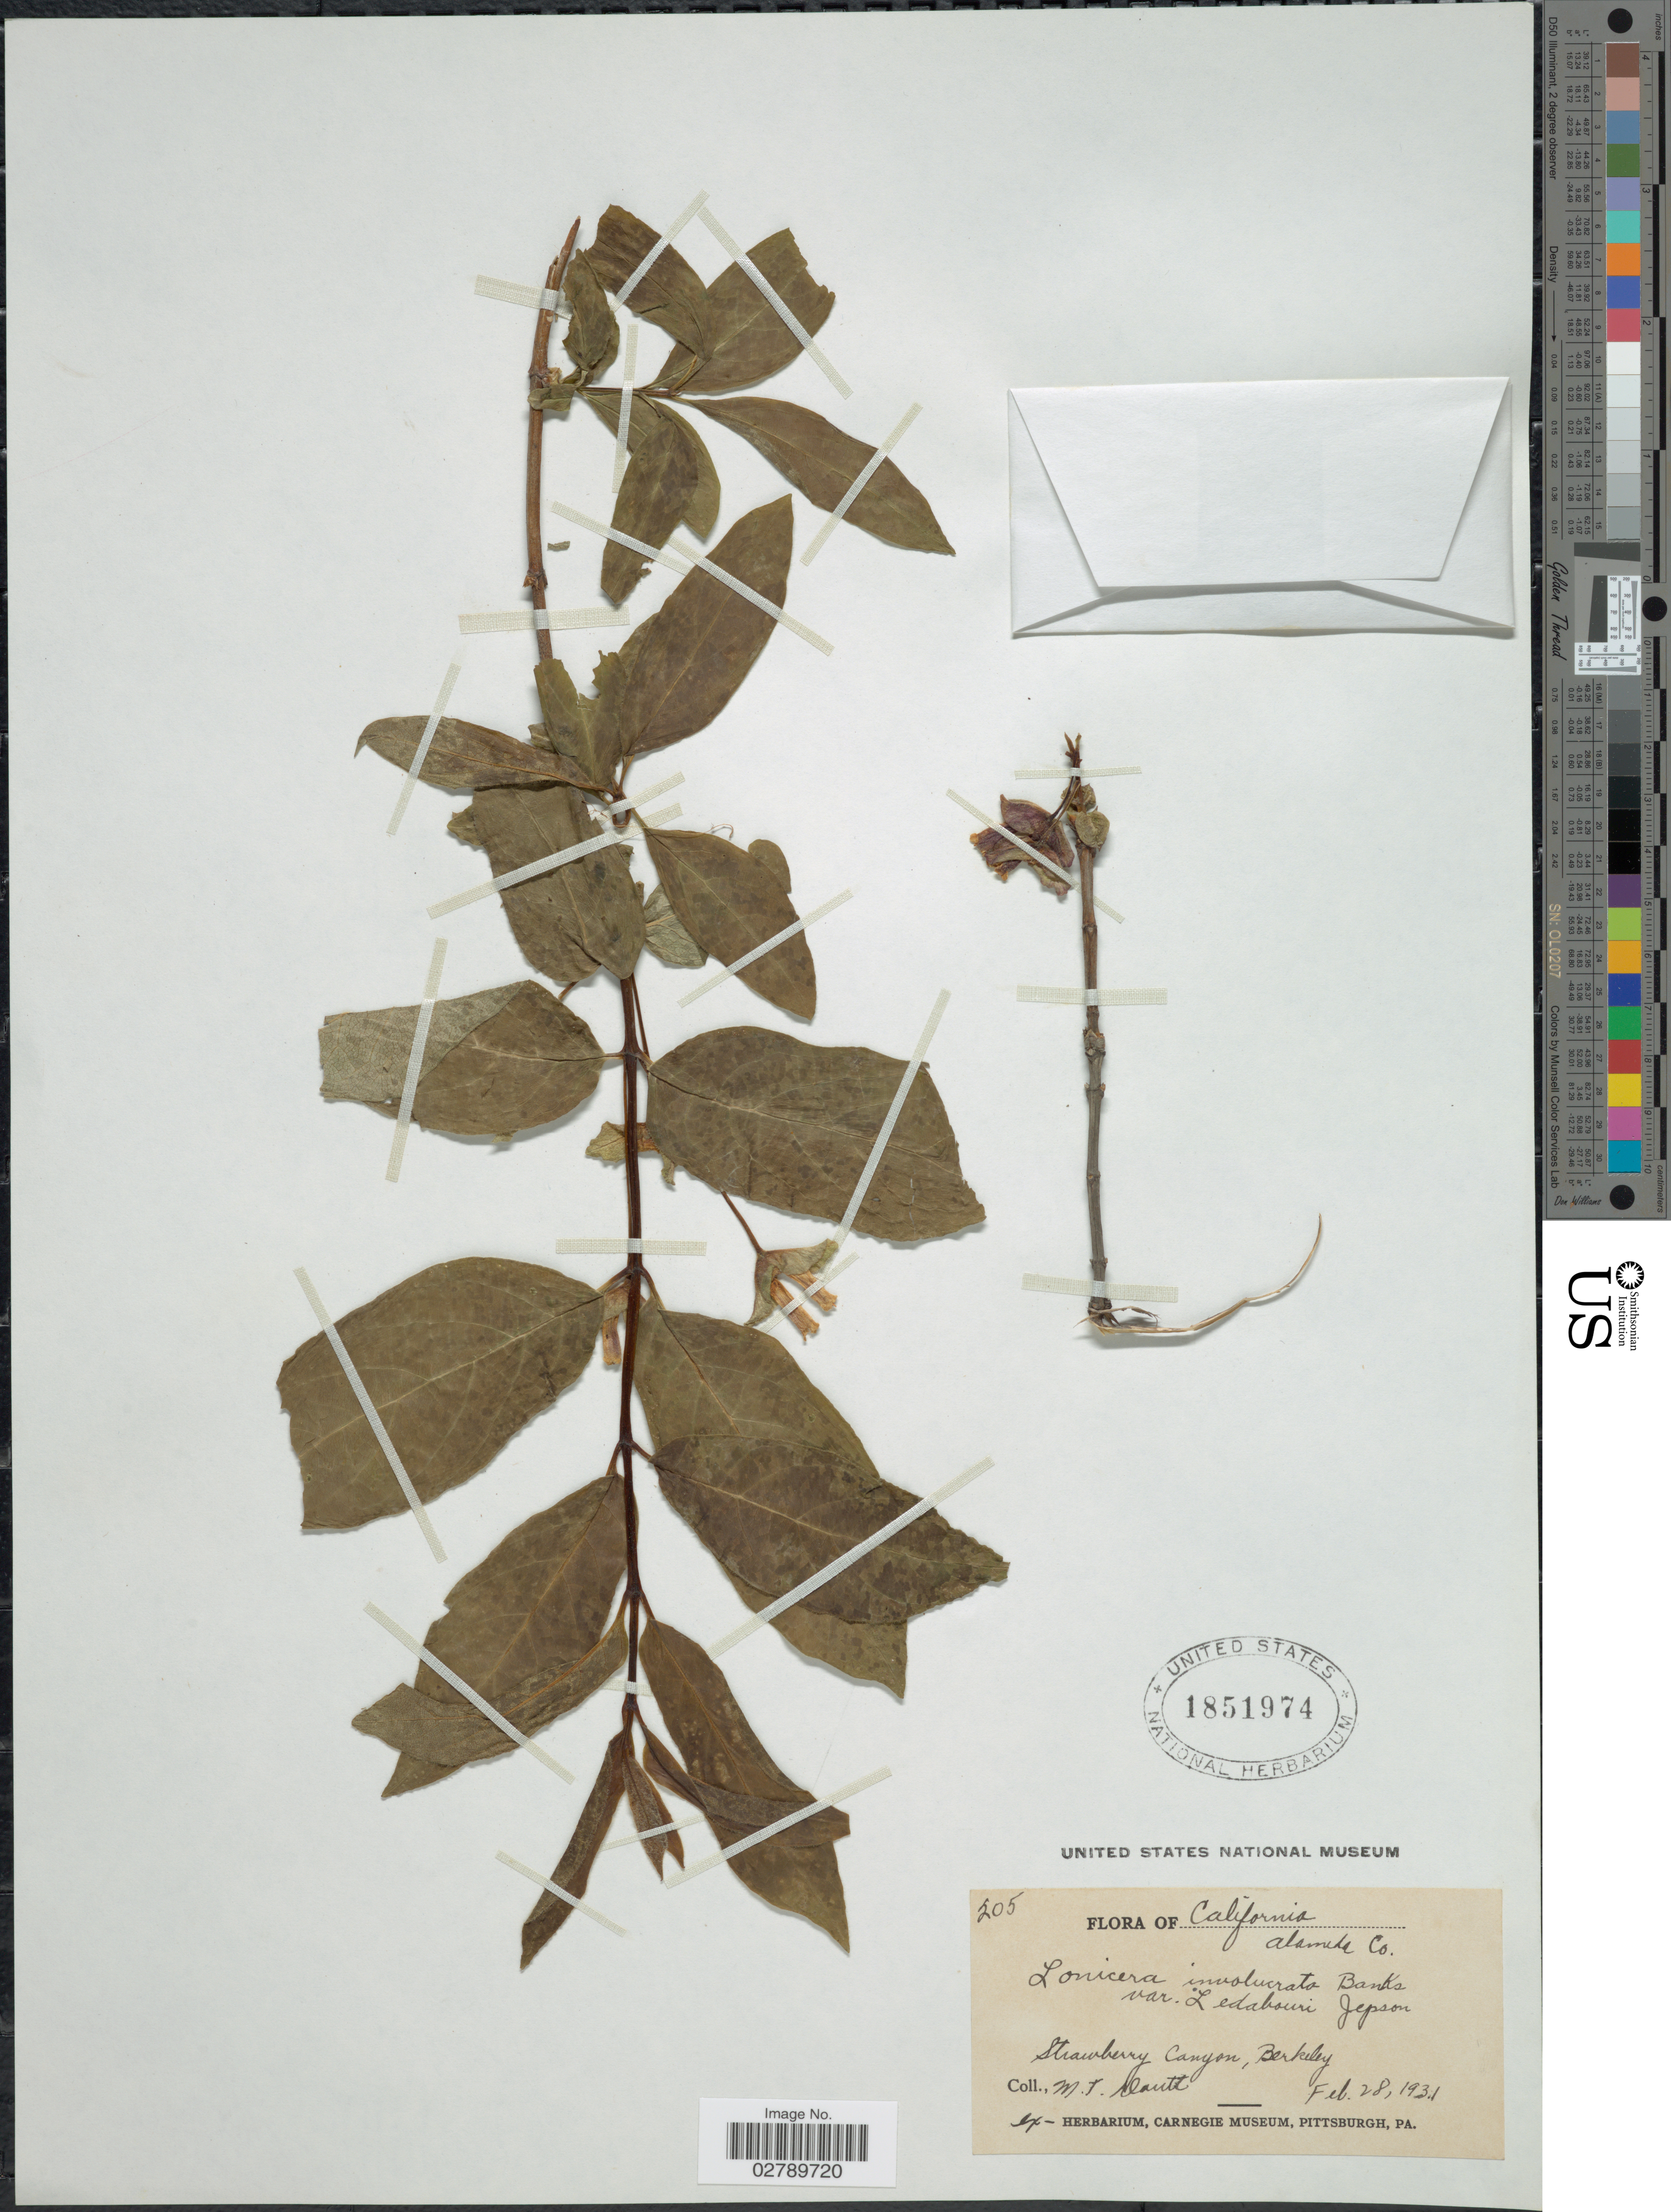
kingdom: Plantae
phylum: Tracheophyta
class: Magnoliopsida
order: Dipsacales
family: Caprifoliaceae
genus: Lonicera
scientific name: Lonicera ledebourii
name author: Eschsch.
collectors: M. Dautt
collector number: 205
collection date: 1931-02-28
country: United States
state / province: California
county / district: Alameda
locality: Alameda Co. Strawberry Canyon, Berkeley.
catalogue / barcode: US 1851974